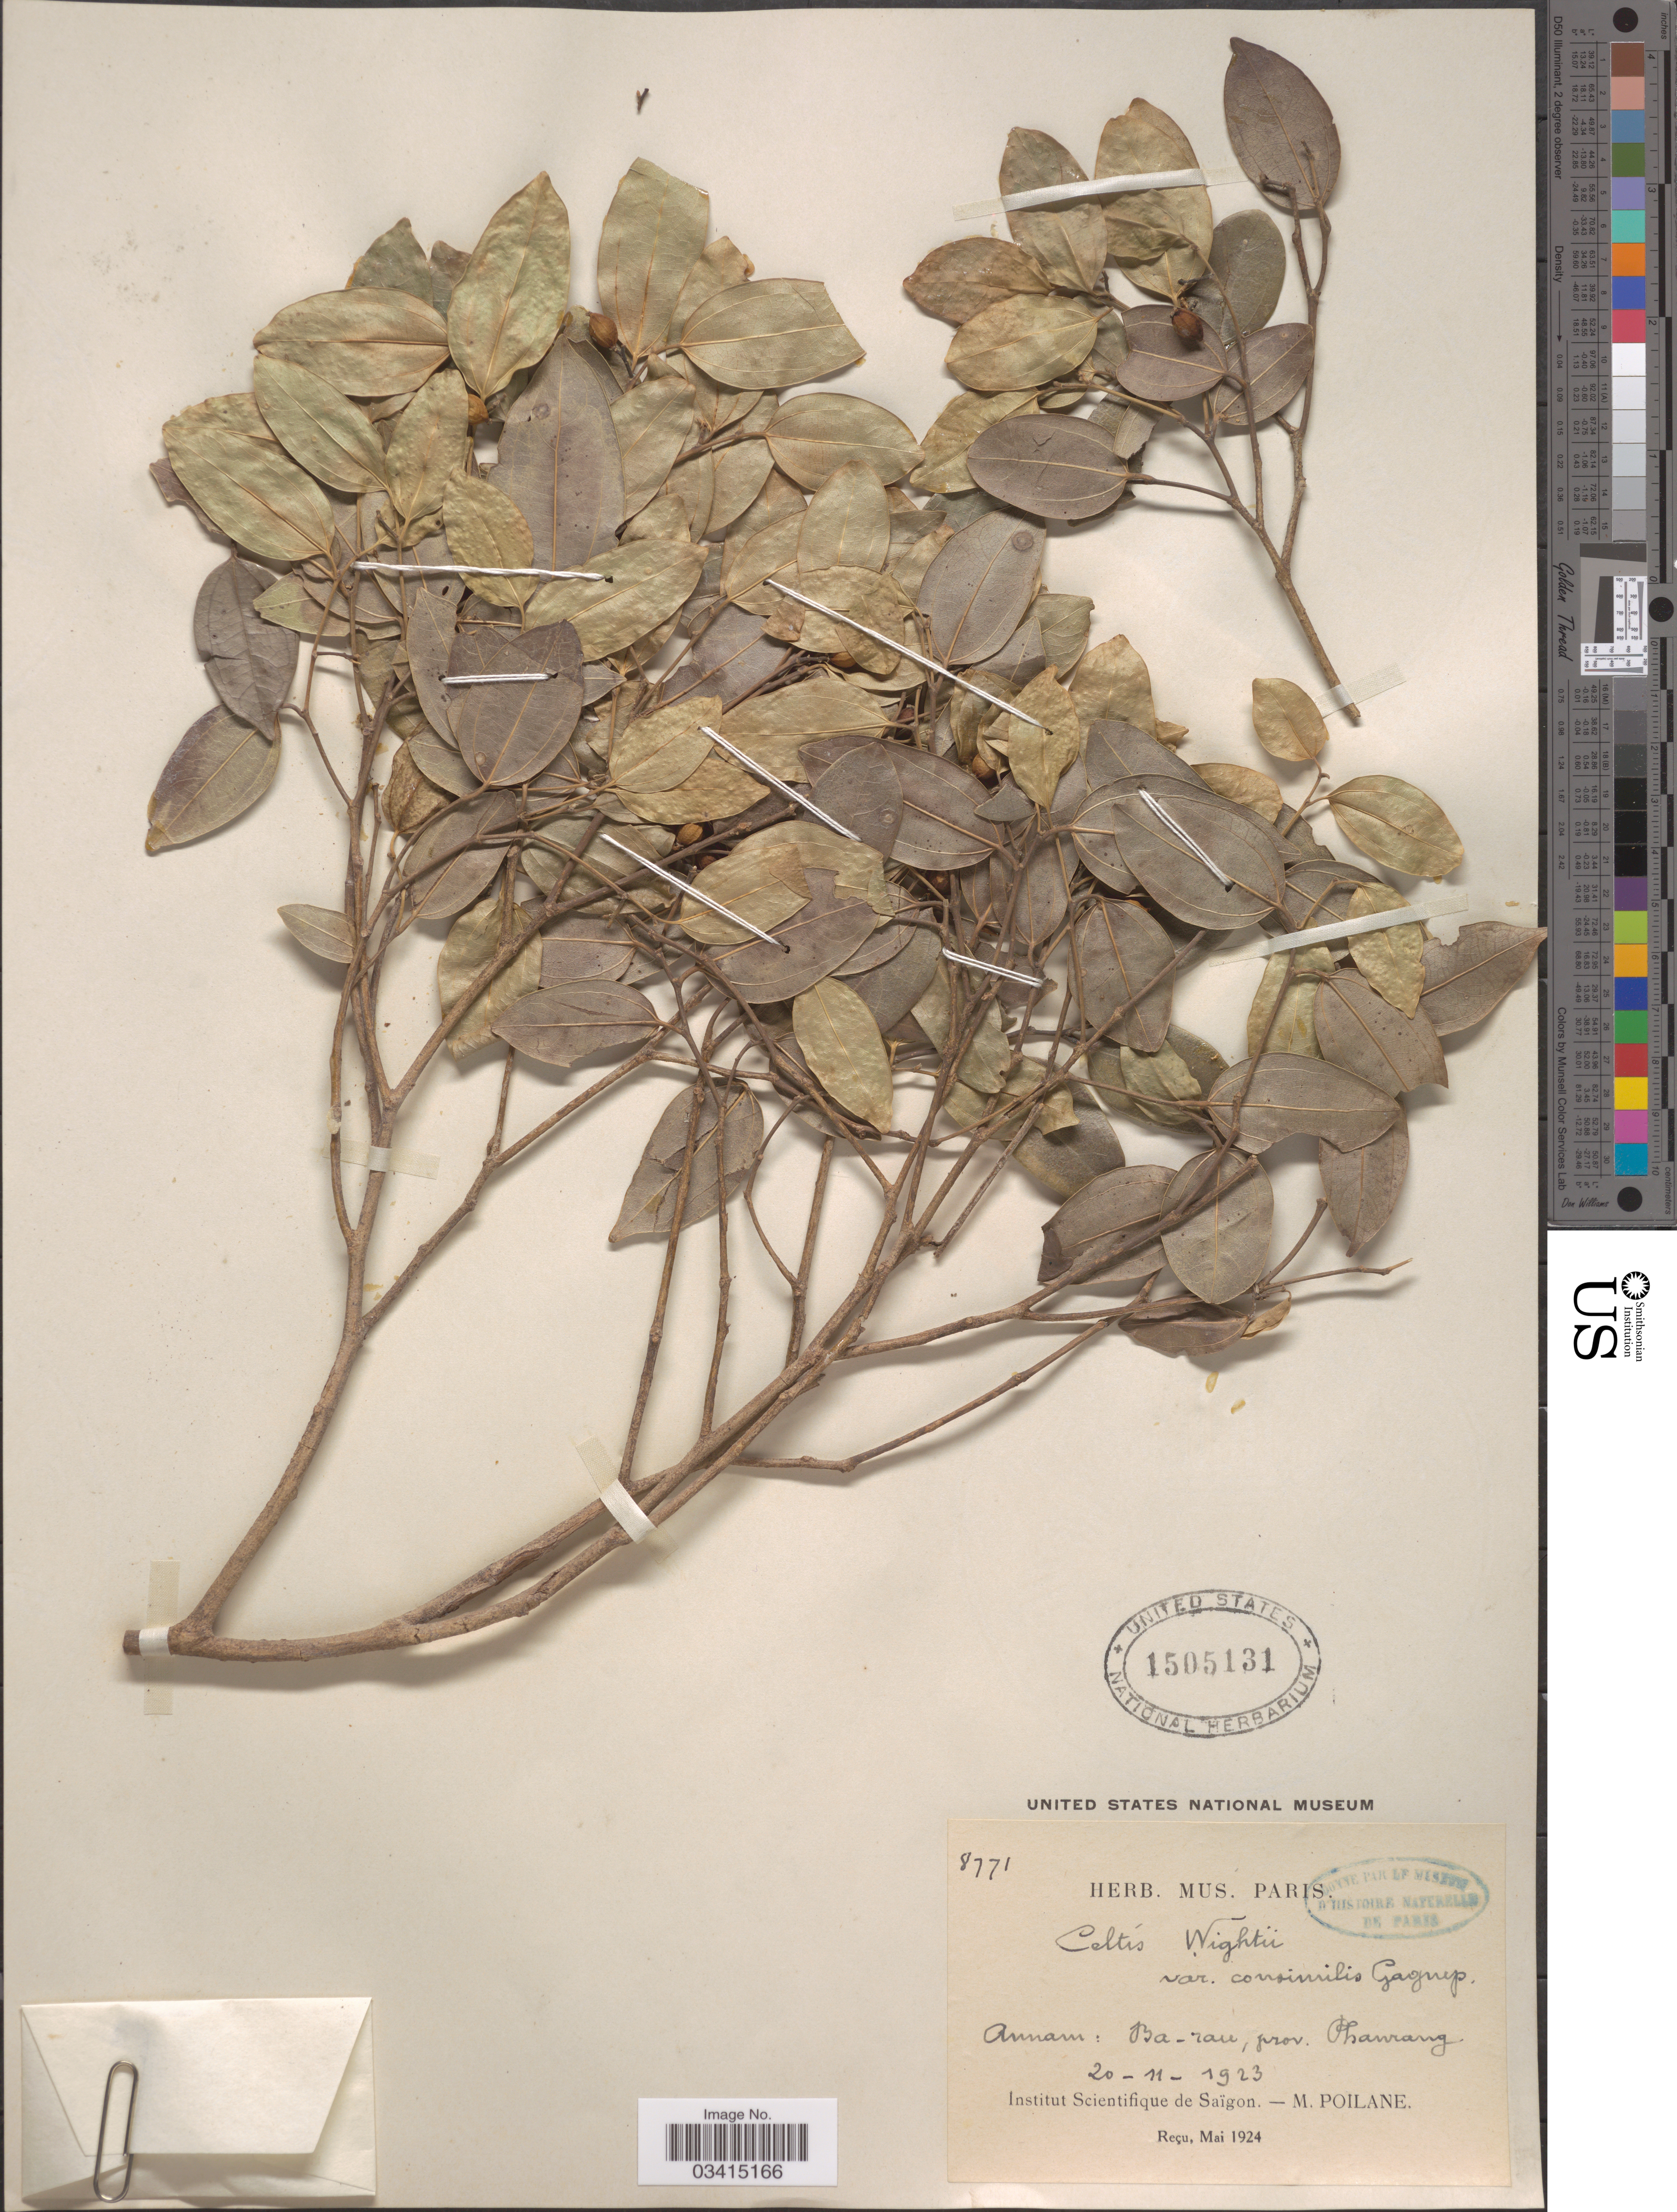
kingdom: Plantae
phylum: Tracheophyta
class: Magnoliopsida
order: Rosales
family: Cannabaceae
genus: Celtis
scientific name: Celtis philippensis var. wightii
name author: (Planch.) Soepadmo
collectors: M. Poilane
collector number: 8771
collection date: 1923-11-20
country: Vietnam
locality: Annam: Ba-rau, prov. Phanrang.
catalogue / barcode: US 1505131